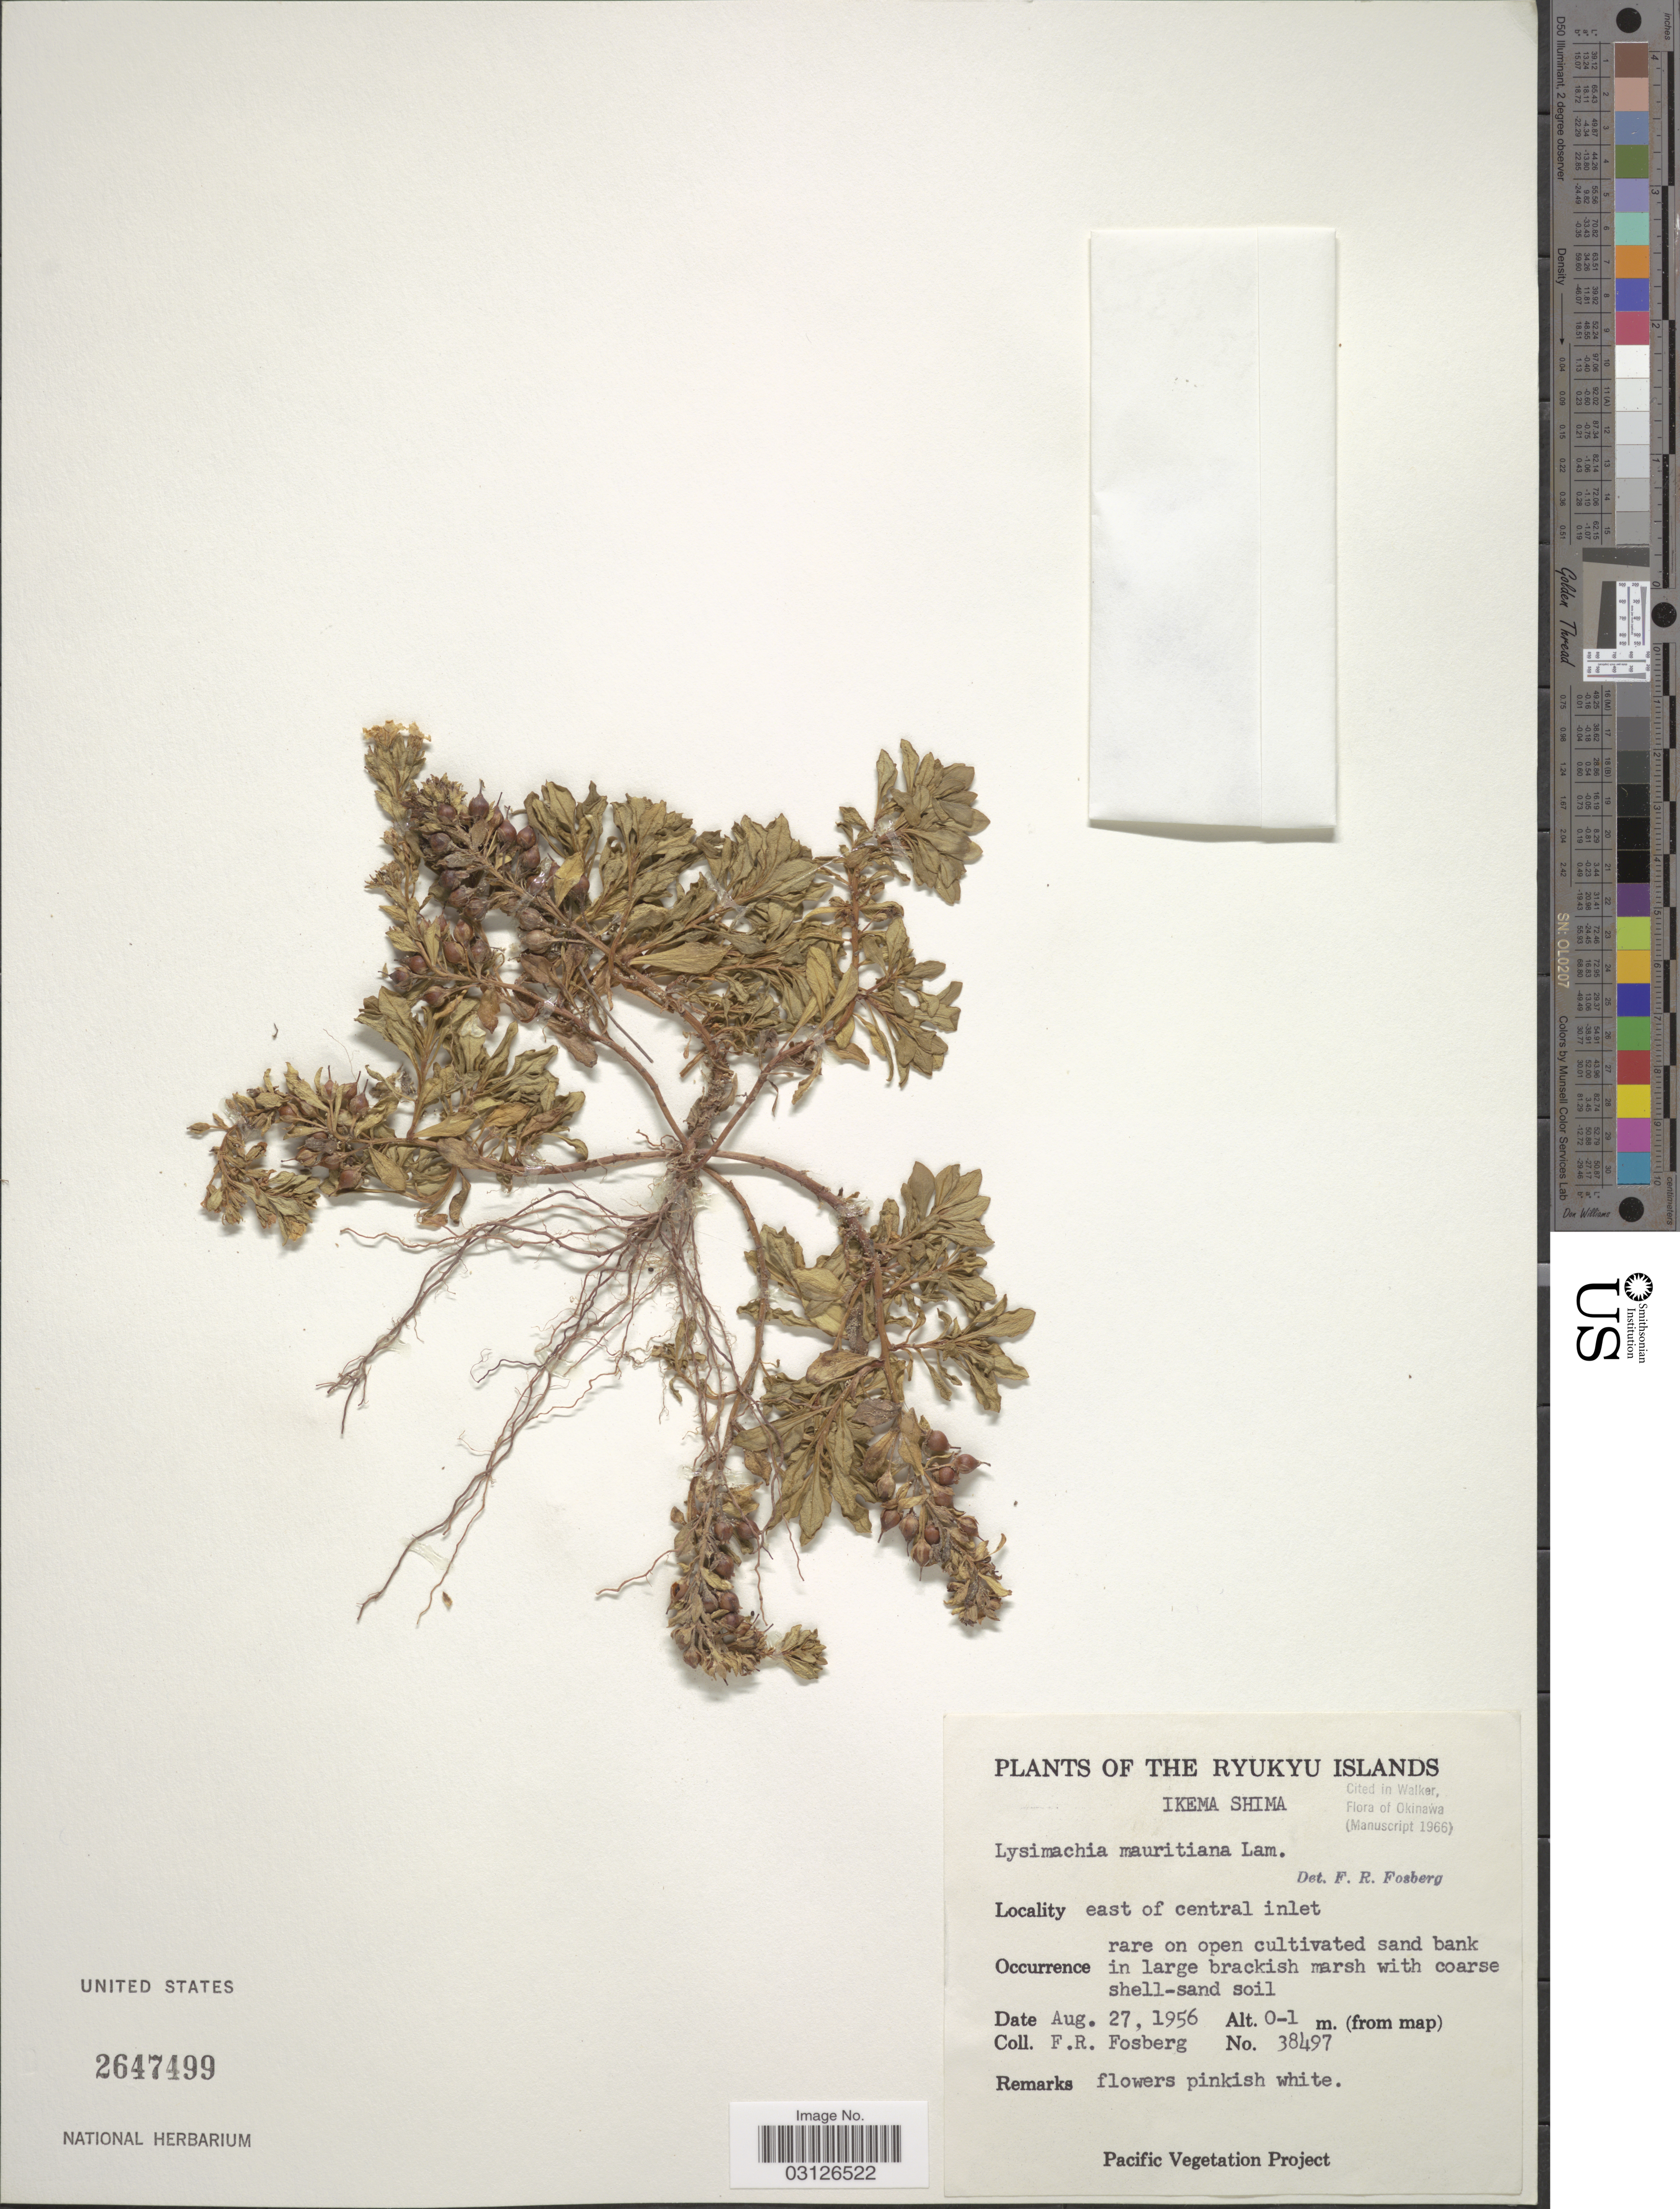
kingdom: Plantae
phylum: Tracheophyta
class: Magnoliopsida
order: Ericales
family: Primulaceae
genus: Lysimachia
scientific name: Lysimachia mauritiana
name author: Lam.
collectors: F. R. Fosberg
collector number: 38497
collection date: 1956-08-27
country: Japan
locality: Ryukyu Islands. Ikema Shima. East of central inlet.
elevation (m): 0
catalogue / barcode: US 2647499